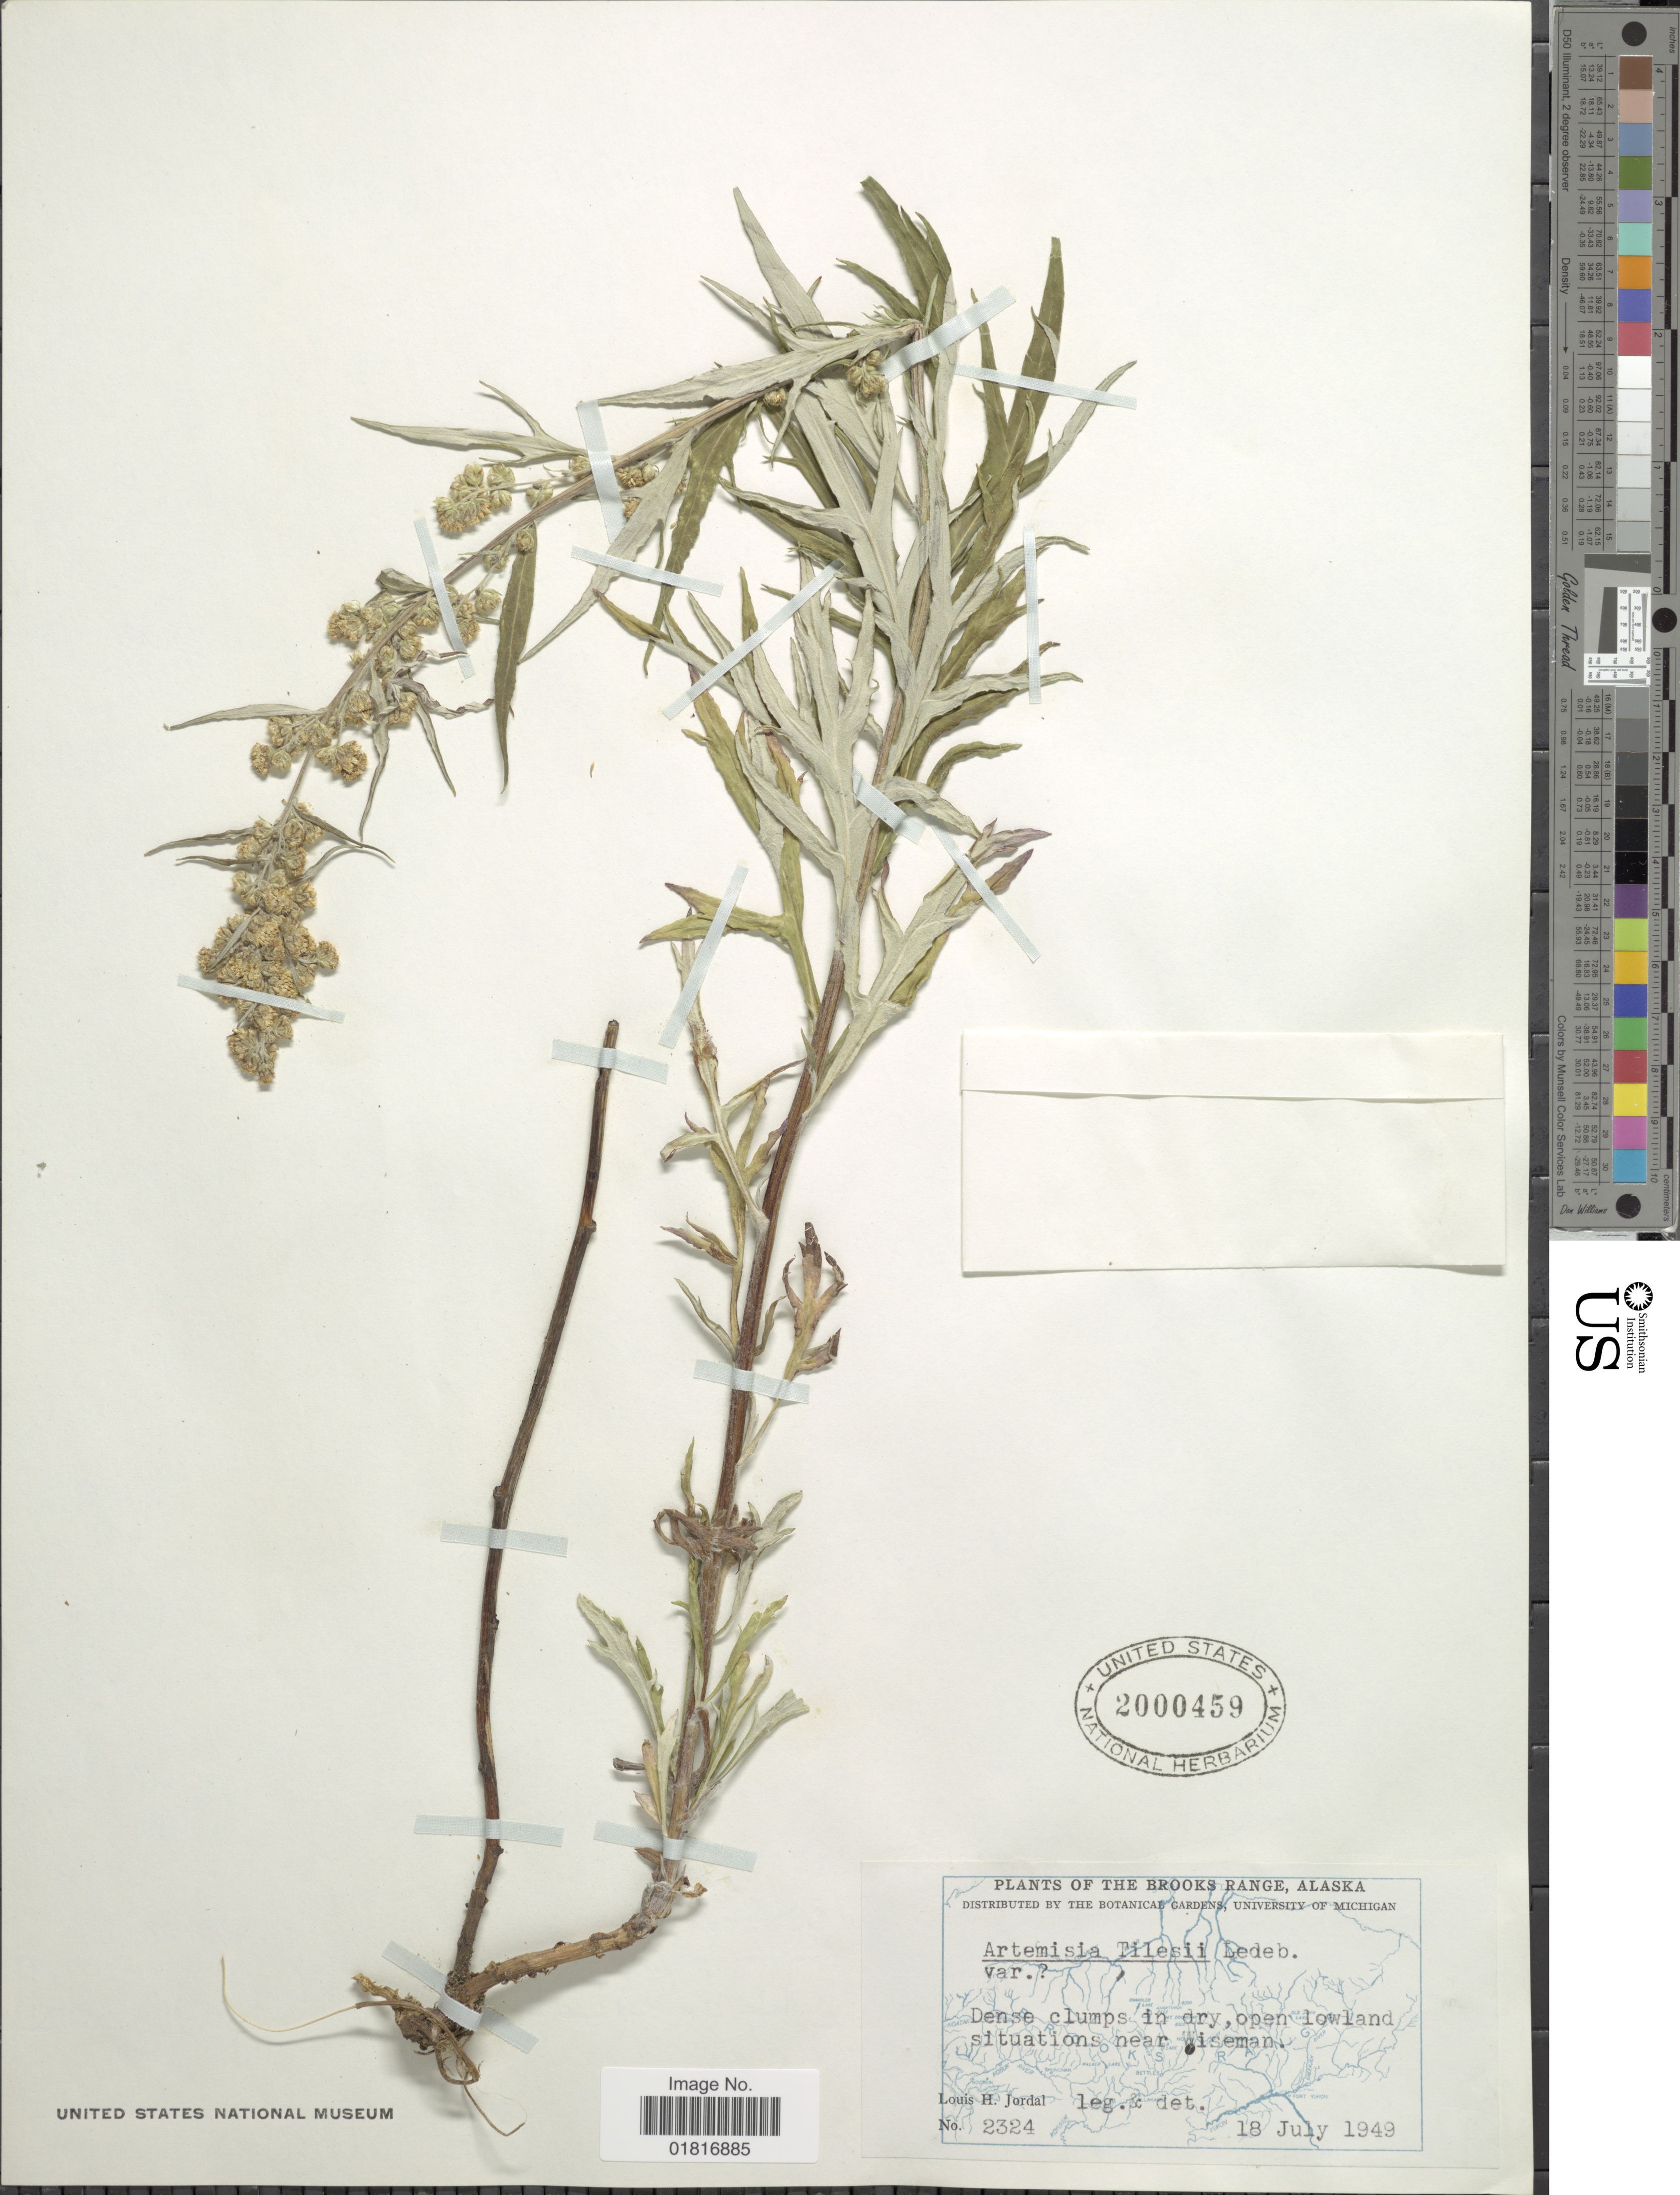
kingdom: Plantae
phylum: Tracheophyta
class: Magnoliopsida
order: Asterales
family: Asteraceae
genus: Artemisia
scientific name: Artemisia tilesii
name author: Ledeb.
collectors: L. Jordal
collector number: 2324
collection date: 1949-07-18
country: United States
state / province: Alaska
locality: The Brooks Range, Dense clumps in dry, open lowland situations near Wiseman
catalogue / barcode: US 200459